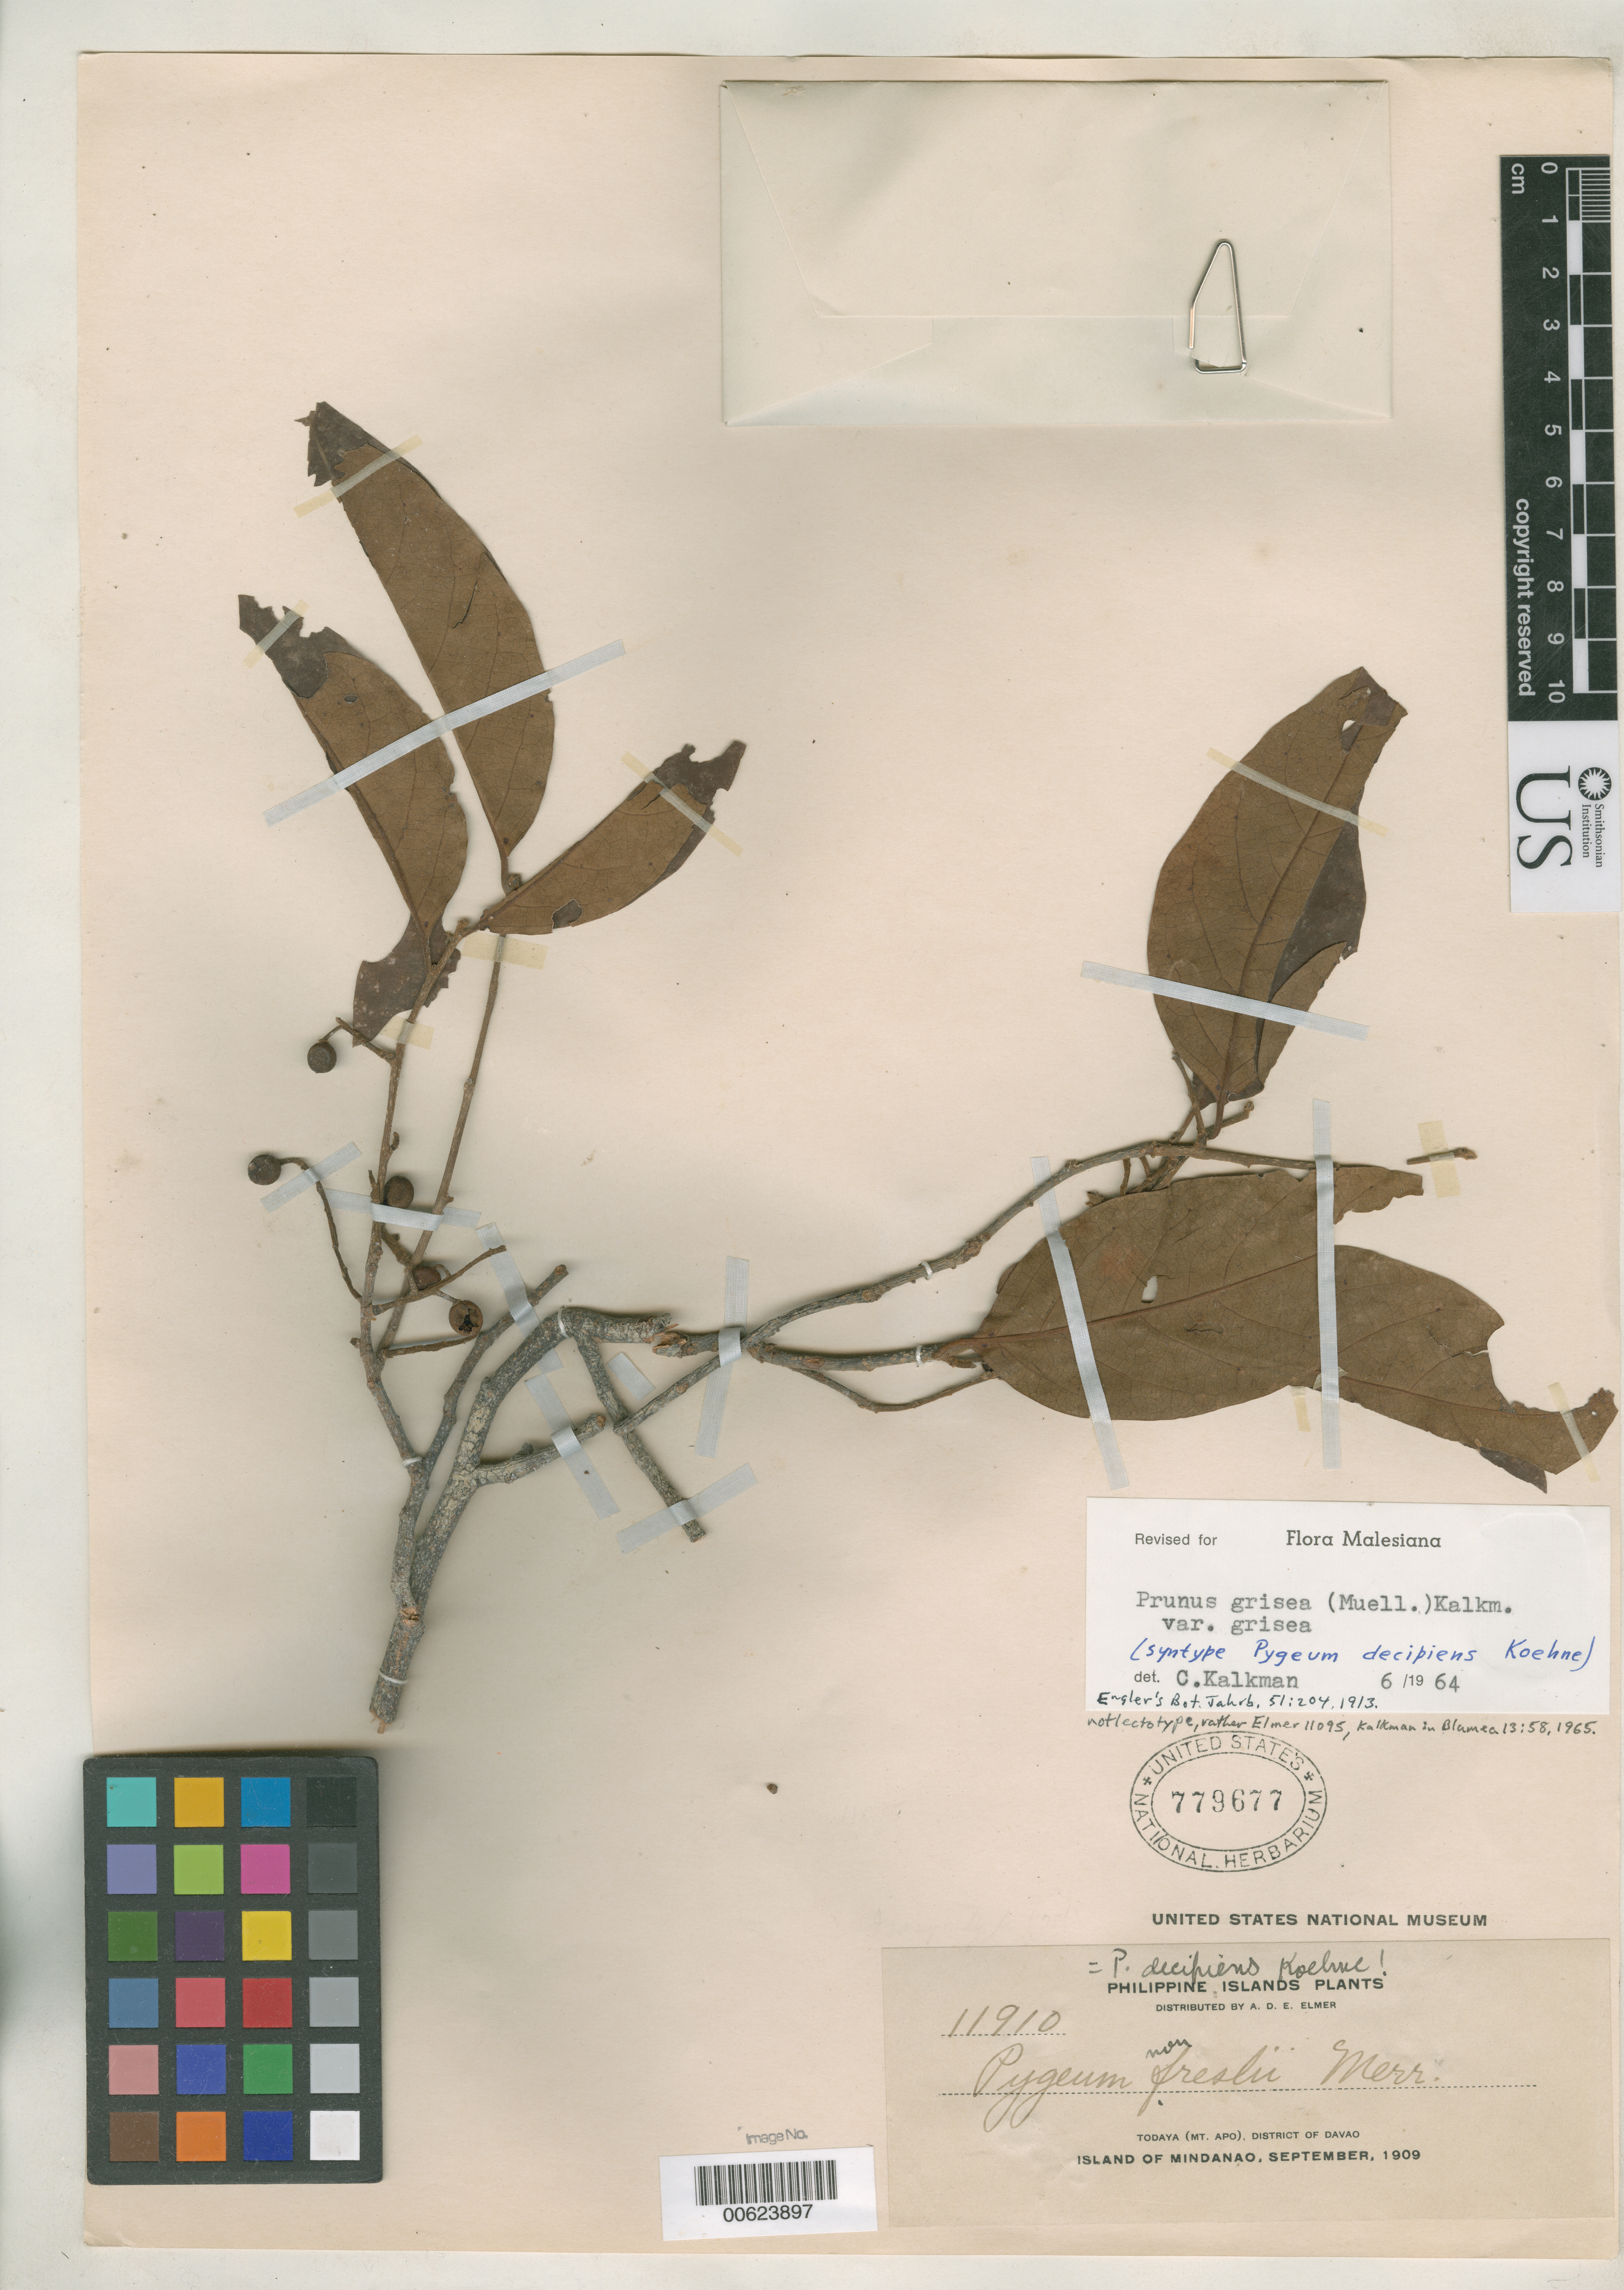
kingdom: Plantae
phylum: Tracheophyta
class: Magnoliopsida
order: Rosales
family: Rosaceae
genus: Pygeum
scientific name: Pygeum decipiens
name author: Koehne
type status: Syntype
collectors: A. D. E. Elmer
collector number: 11910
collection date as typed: Sep 1909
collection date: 1909-09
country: Philippines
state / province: Davao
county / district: Davao del Sur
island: Mindanao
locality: Todaya, Mt. Apo.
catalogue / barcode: US 779677